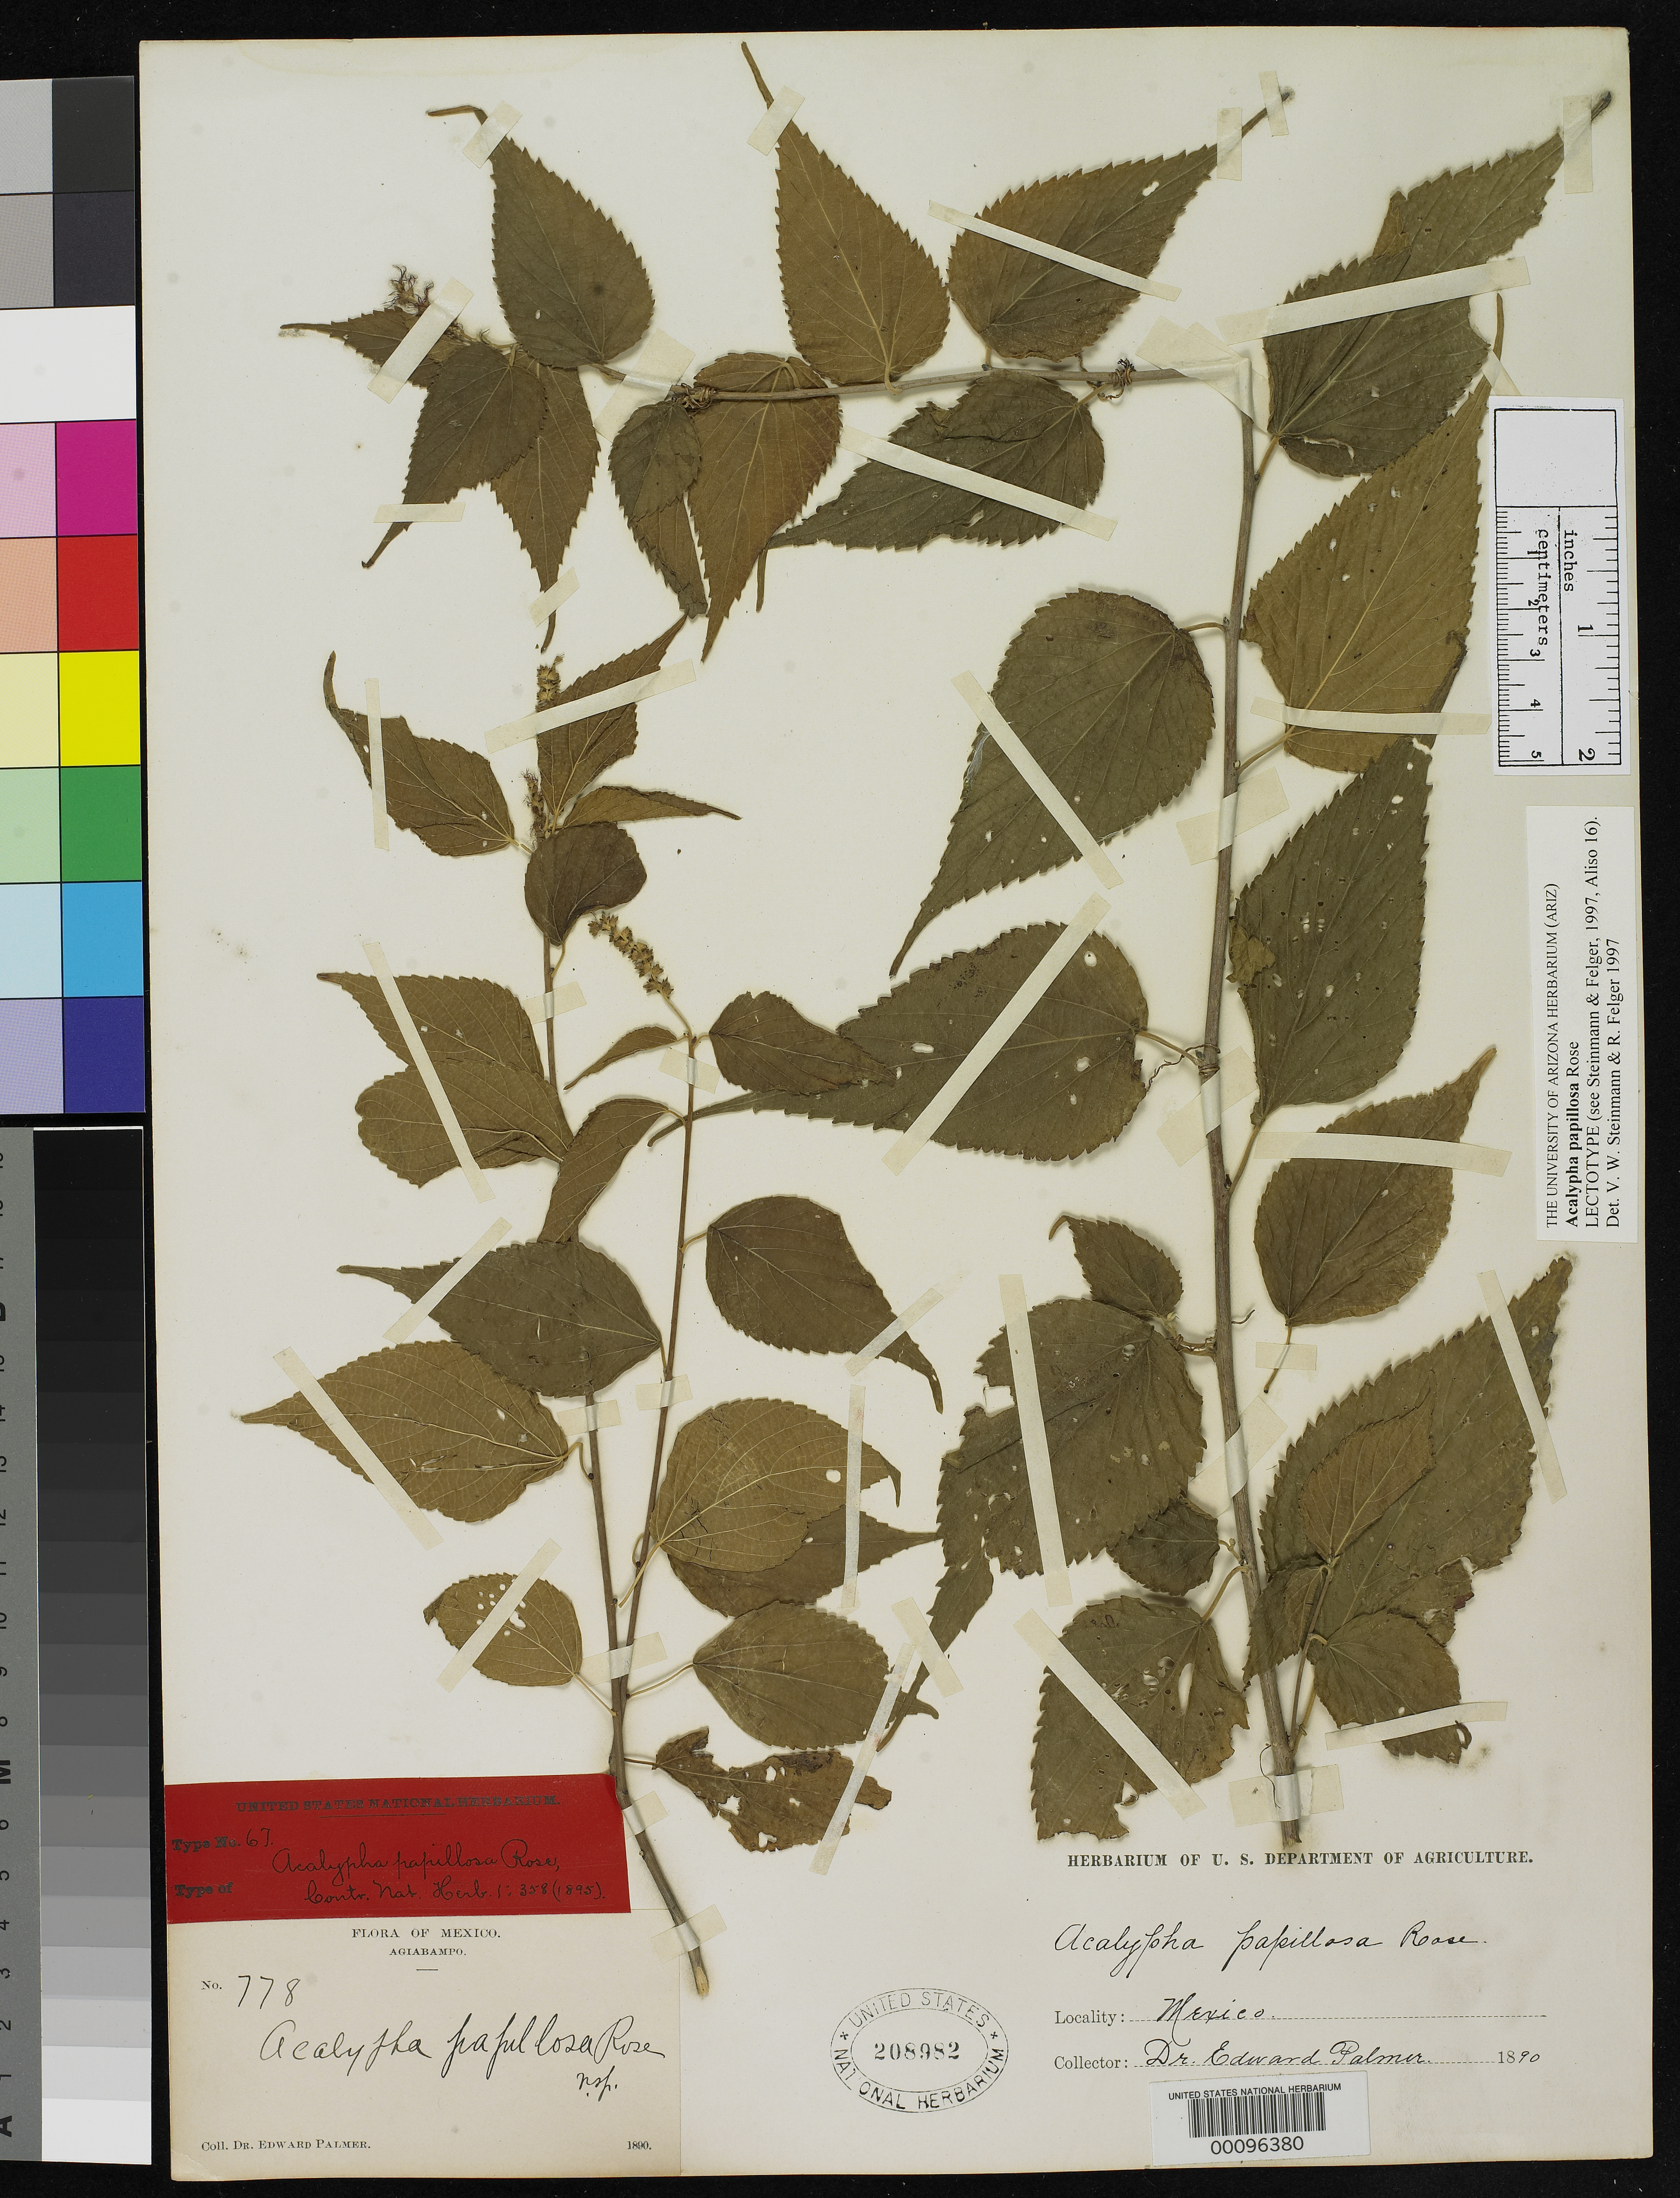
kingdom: Plantae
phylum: Tracheophyta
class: Magnoliopsida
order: Malpighiales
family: Euphorbiaceae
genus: Acalypha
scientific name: Acalypha papillosa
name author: Rose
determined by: Steinmann, V. W.; Felger, R. S.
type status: Lectotype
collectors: E. Palmer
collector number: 778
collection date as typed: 1890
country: Mexico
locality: Agiabampo.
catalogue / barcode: US 208982